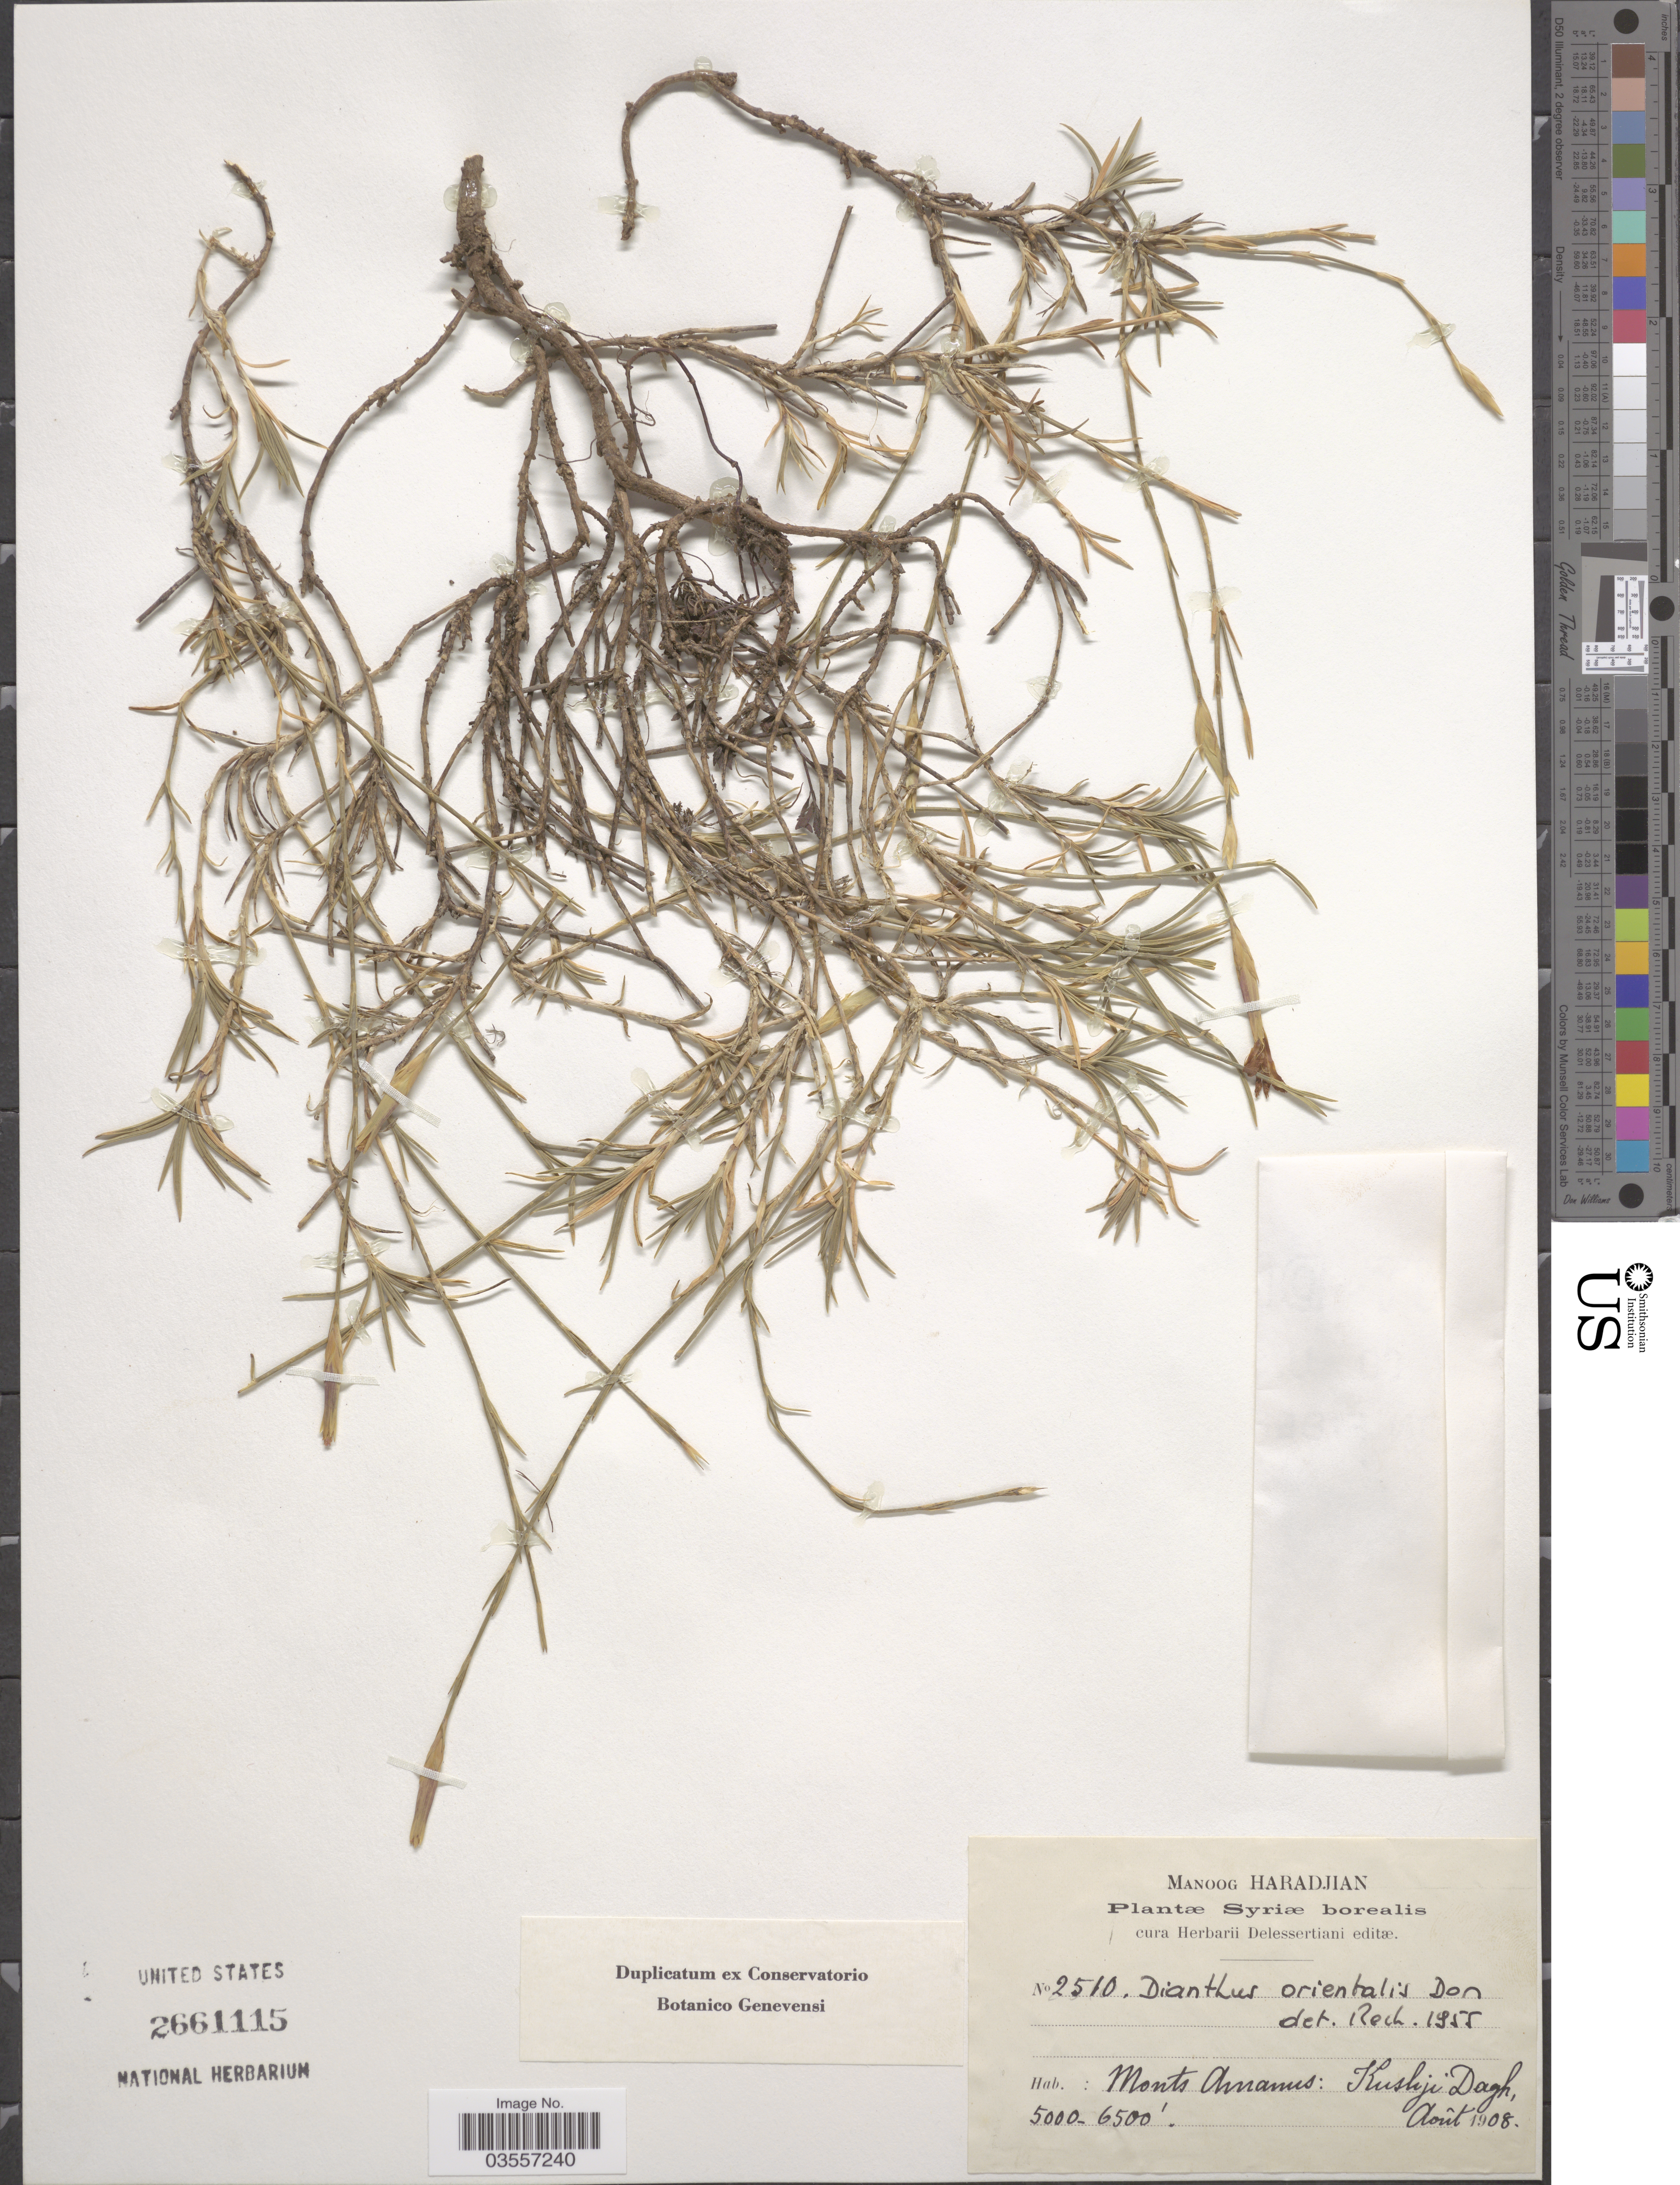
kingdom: Plantae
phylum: Tracheophyta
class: Magnoliopsida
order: Caryophyllales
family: Caryophyllaceae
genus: Dianthus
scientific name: Dianthus orientalis subsp. orientalis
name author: Adams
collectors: M. Haradjian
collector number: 2510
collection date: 1908-08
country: Turkey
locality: Syriæ borealis. Monts Amanus: Kushji Dagh.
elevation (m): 1524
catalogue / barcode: US 2661115